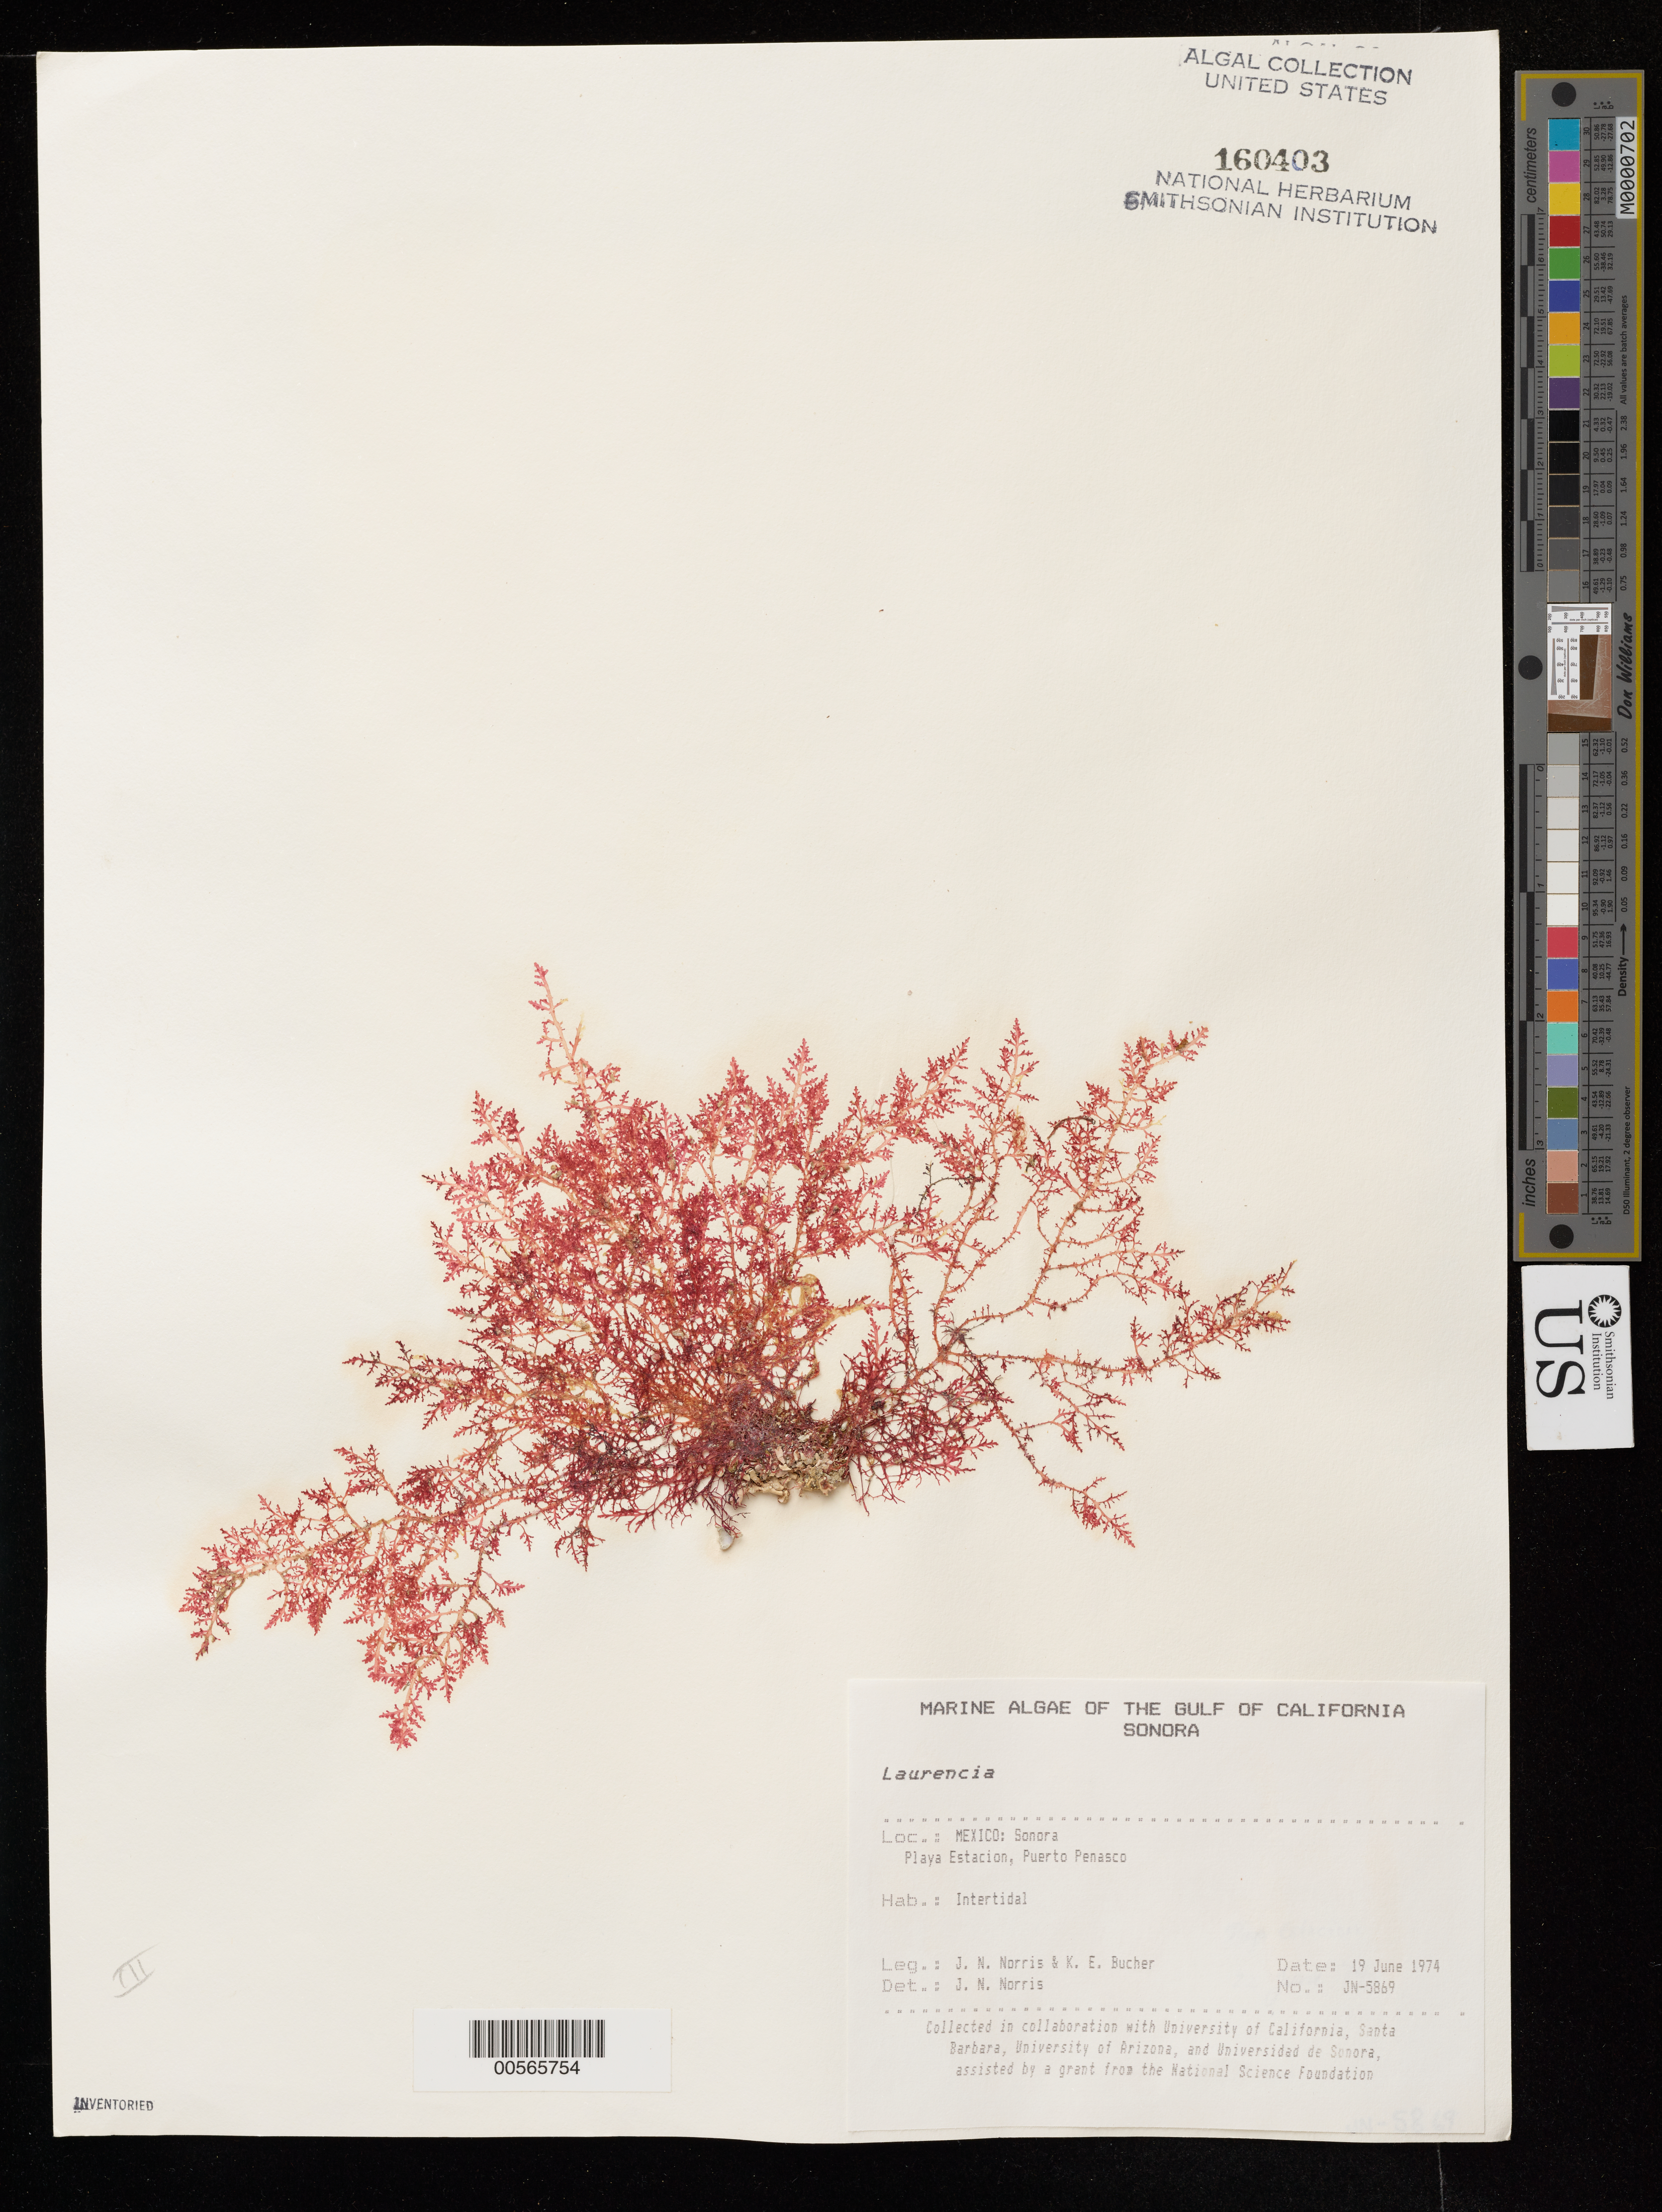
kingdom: Plantae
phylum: Rhodophyta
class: Florideophyceae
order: Ceramiales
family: Rhodomelaceae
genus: Laurencia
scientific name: Laurencia sp.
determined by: Norris, James N.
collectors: J. N. Norris & K. E. Bucher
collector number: JN-5869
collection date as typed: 19 Jun 1974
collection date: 1974-06-19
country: Mexico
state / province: Sonora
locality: Playa Estacion, Puerto Penasco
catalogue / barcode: US 160403